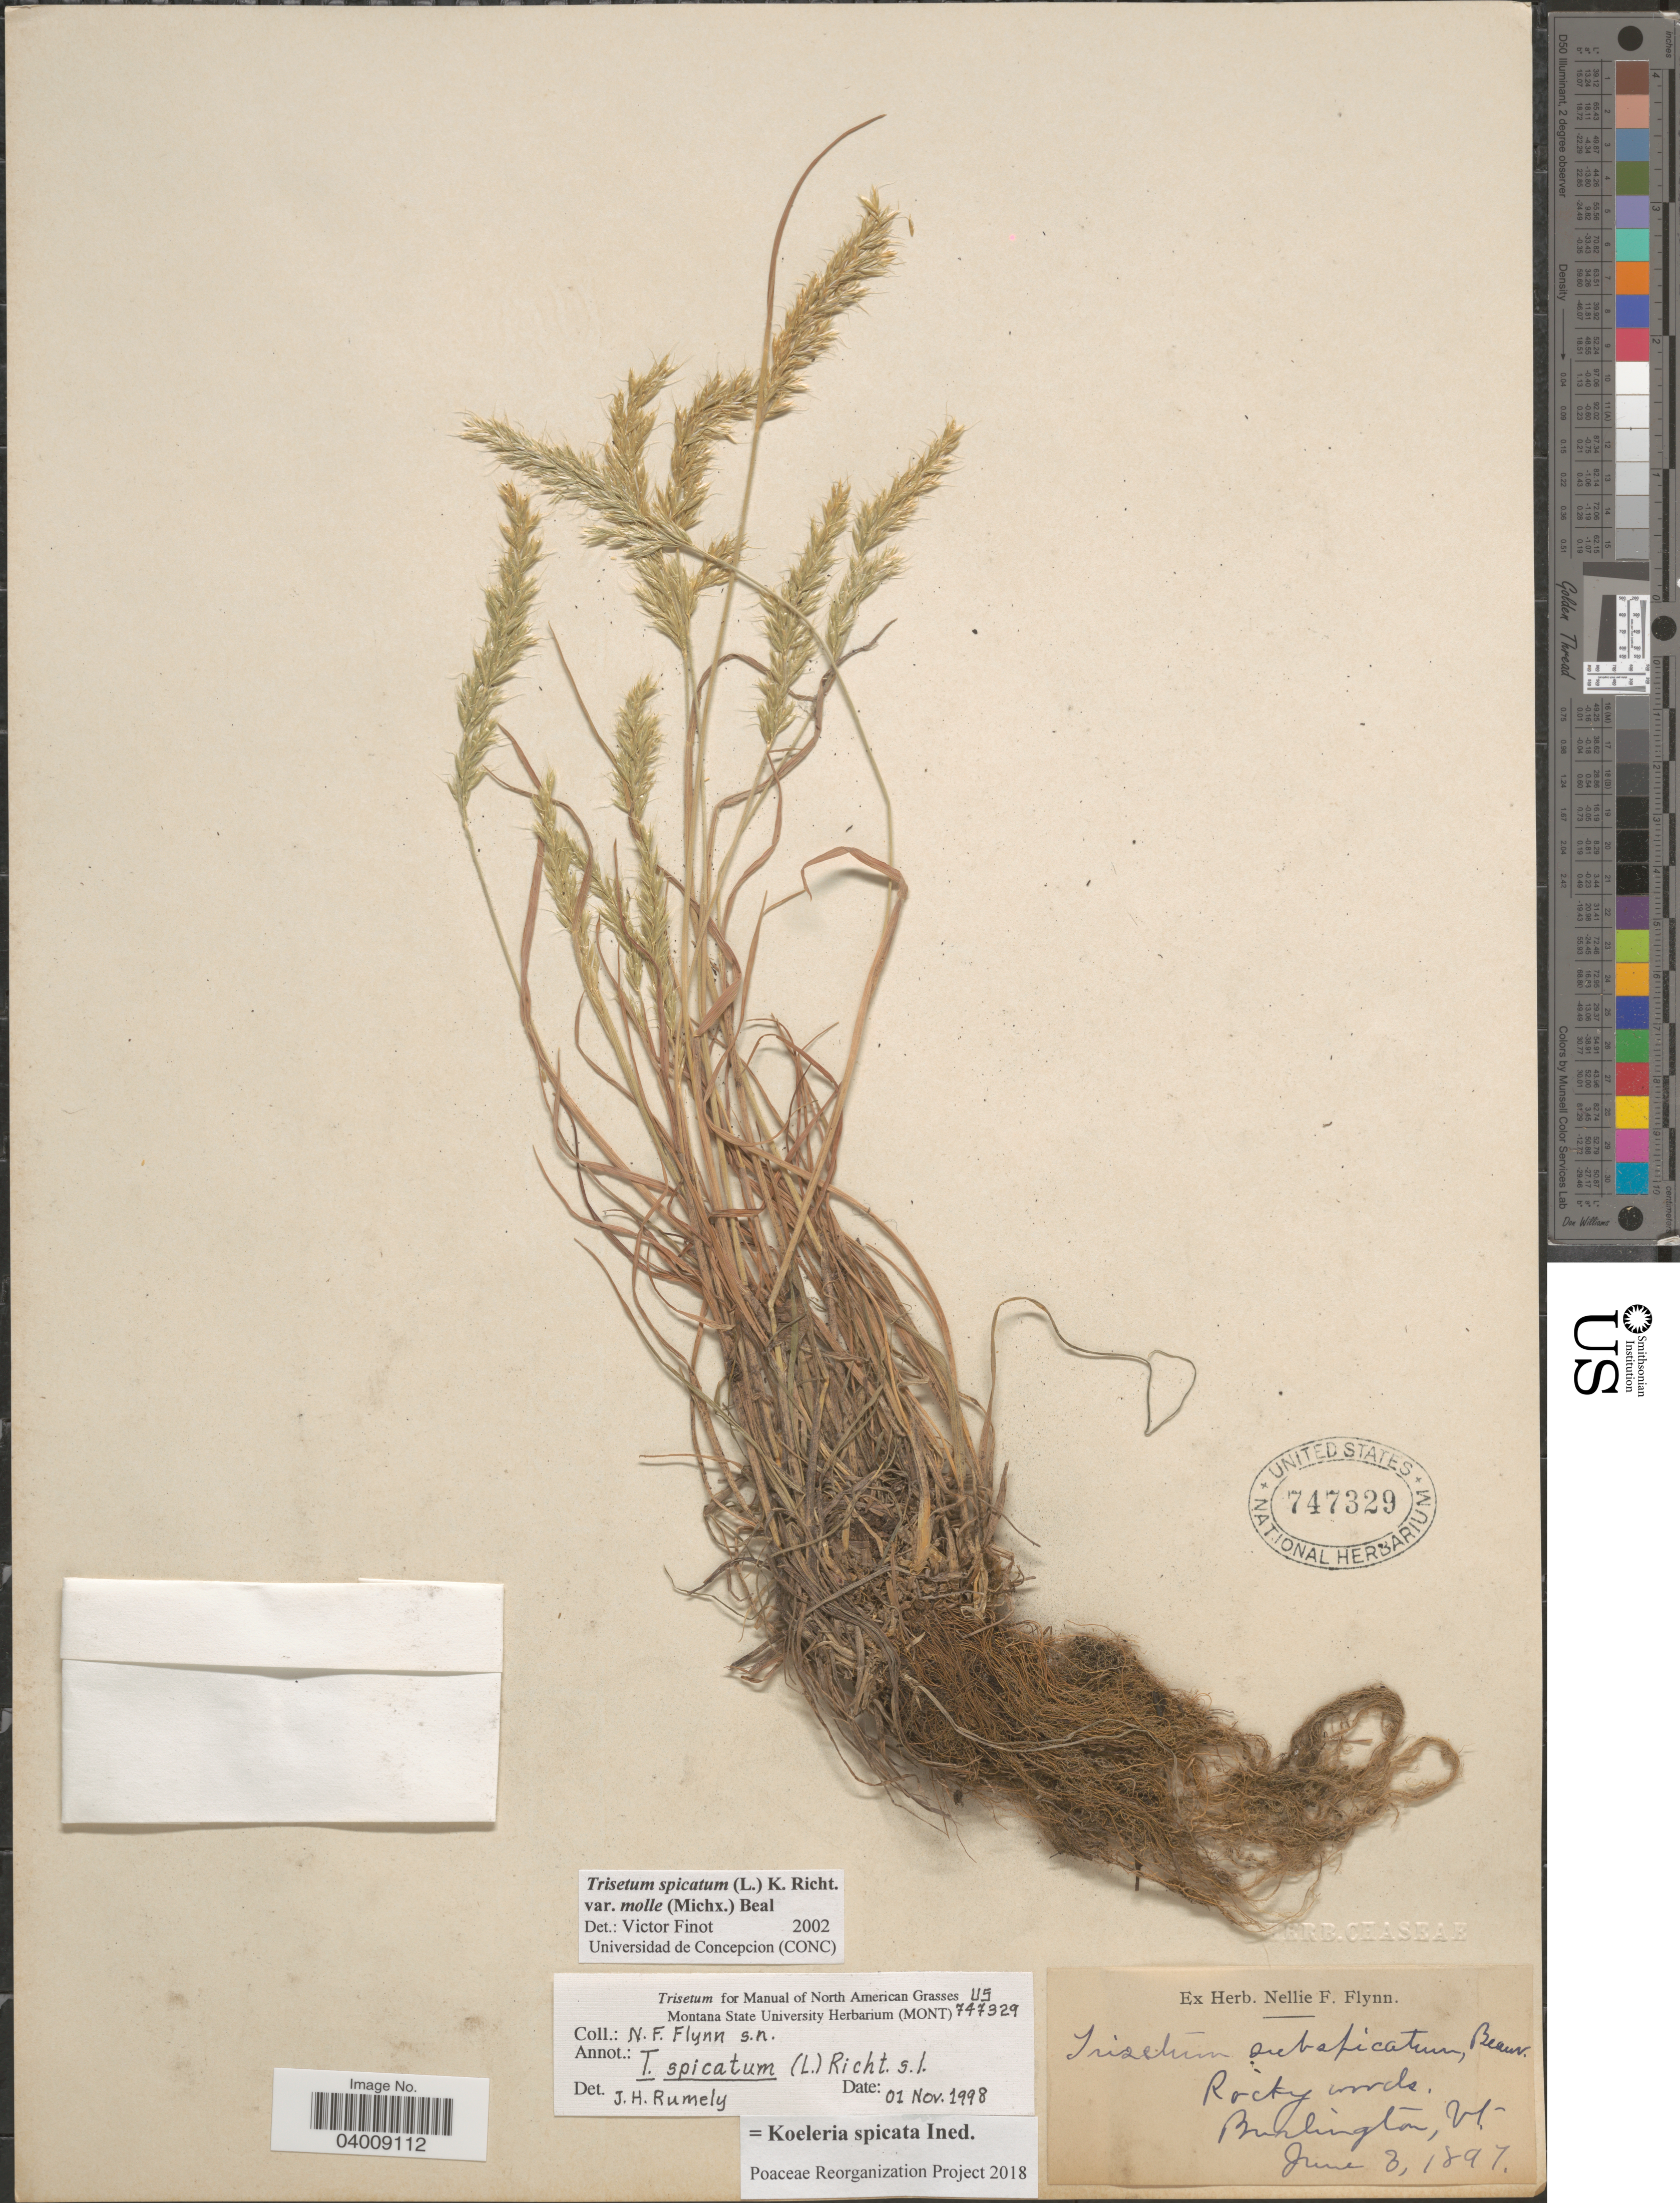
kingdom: Plantae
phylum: Tracheophyta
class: Liliopsida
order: Poales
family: Poaceae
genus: Koeleria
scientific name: Koeleria spicata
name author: (L.) Barberá et al.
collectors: Ex Herb. Nellie F. Flynn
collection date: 1897-06-03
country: United States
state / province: Vermont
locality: Burlington.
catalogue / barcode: US 747329